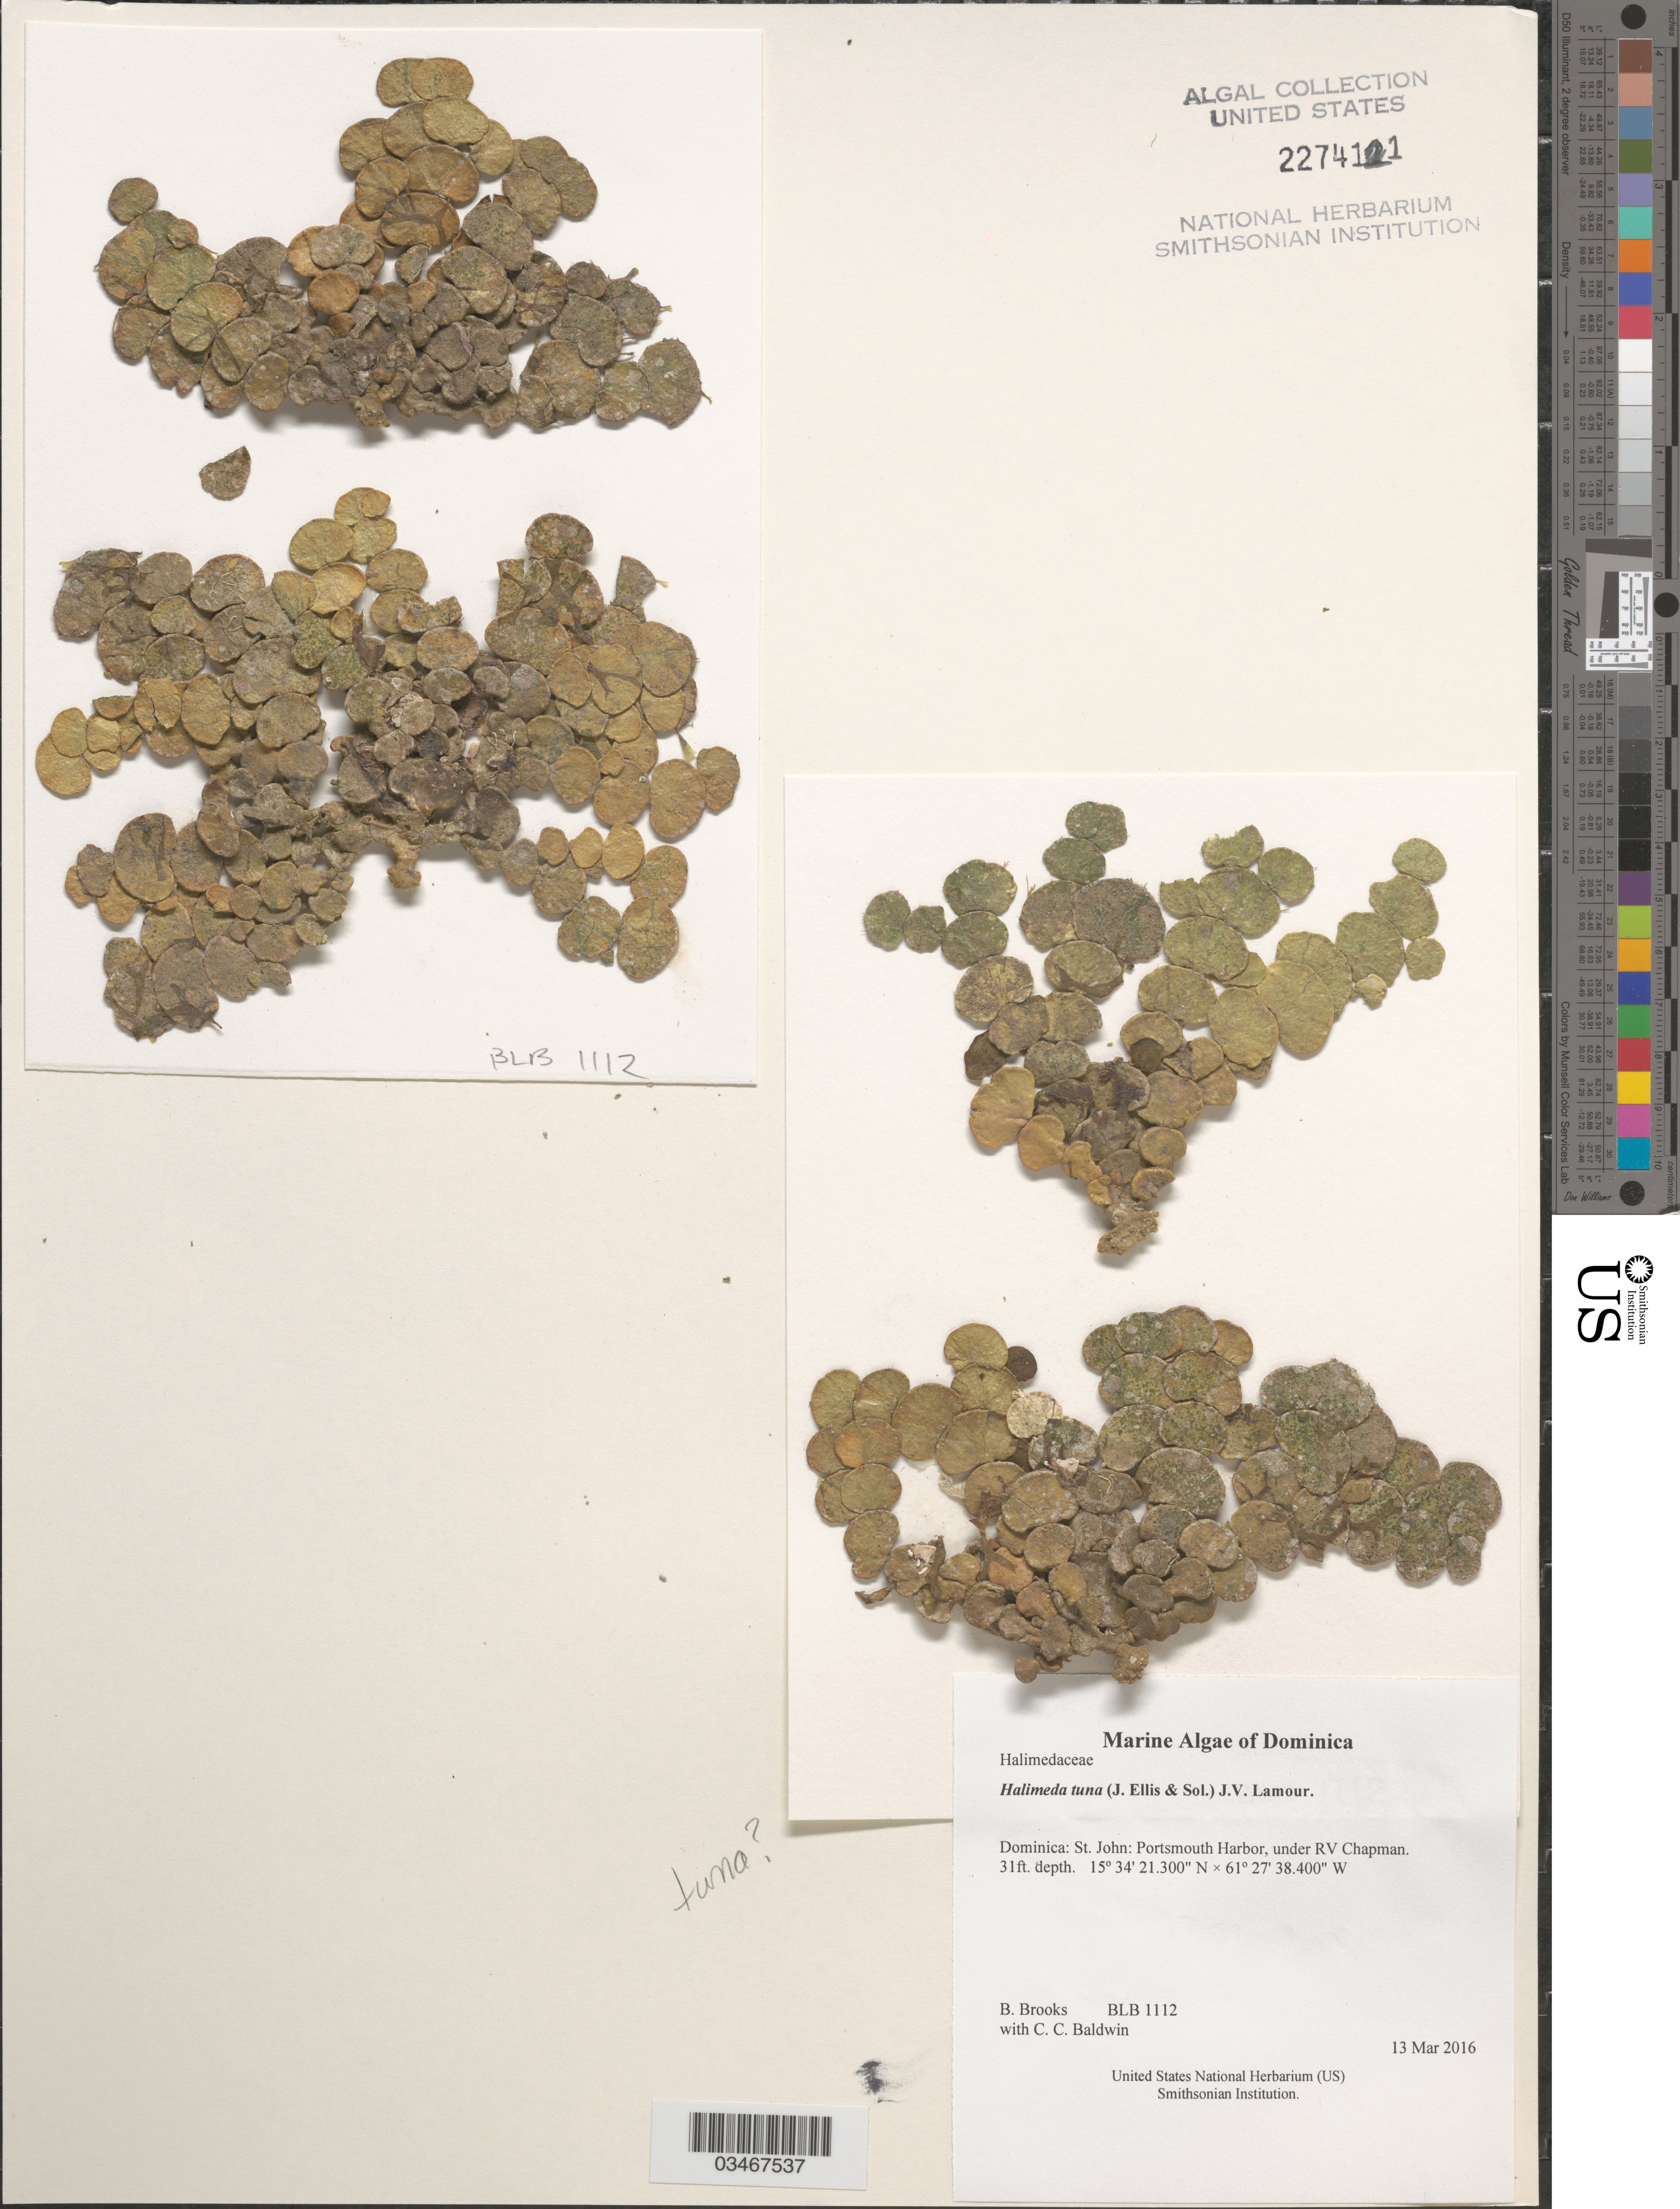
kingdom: Plantae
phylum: Chlorophyta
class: Ulvophyceae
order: Bryopsidales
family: Halimedaceae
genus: Halimeda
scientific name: Halimeda tuna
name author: (J. Ellis & Sol.) J.V.Lamouroux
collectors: B. Brooks & C. C. Baldwin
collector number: BLB 1112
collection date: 2016-03-13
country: Dominica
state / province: St. John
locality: Portsmouth Harbor, under RV Chapman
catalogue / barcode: US 227411